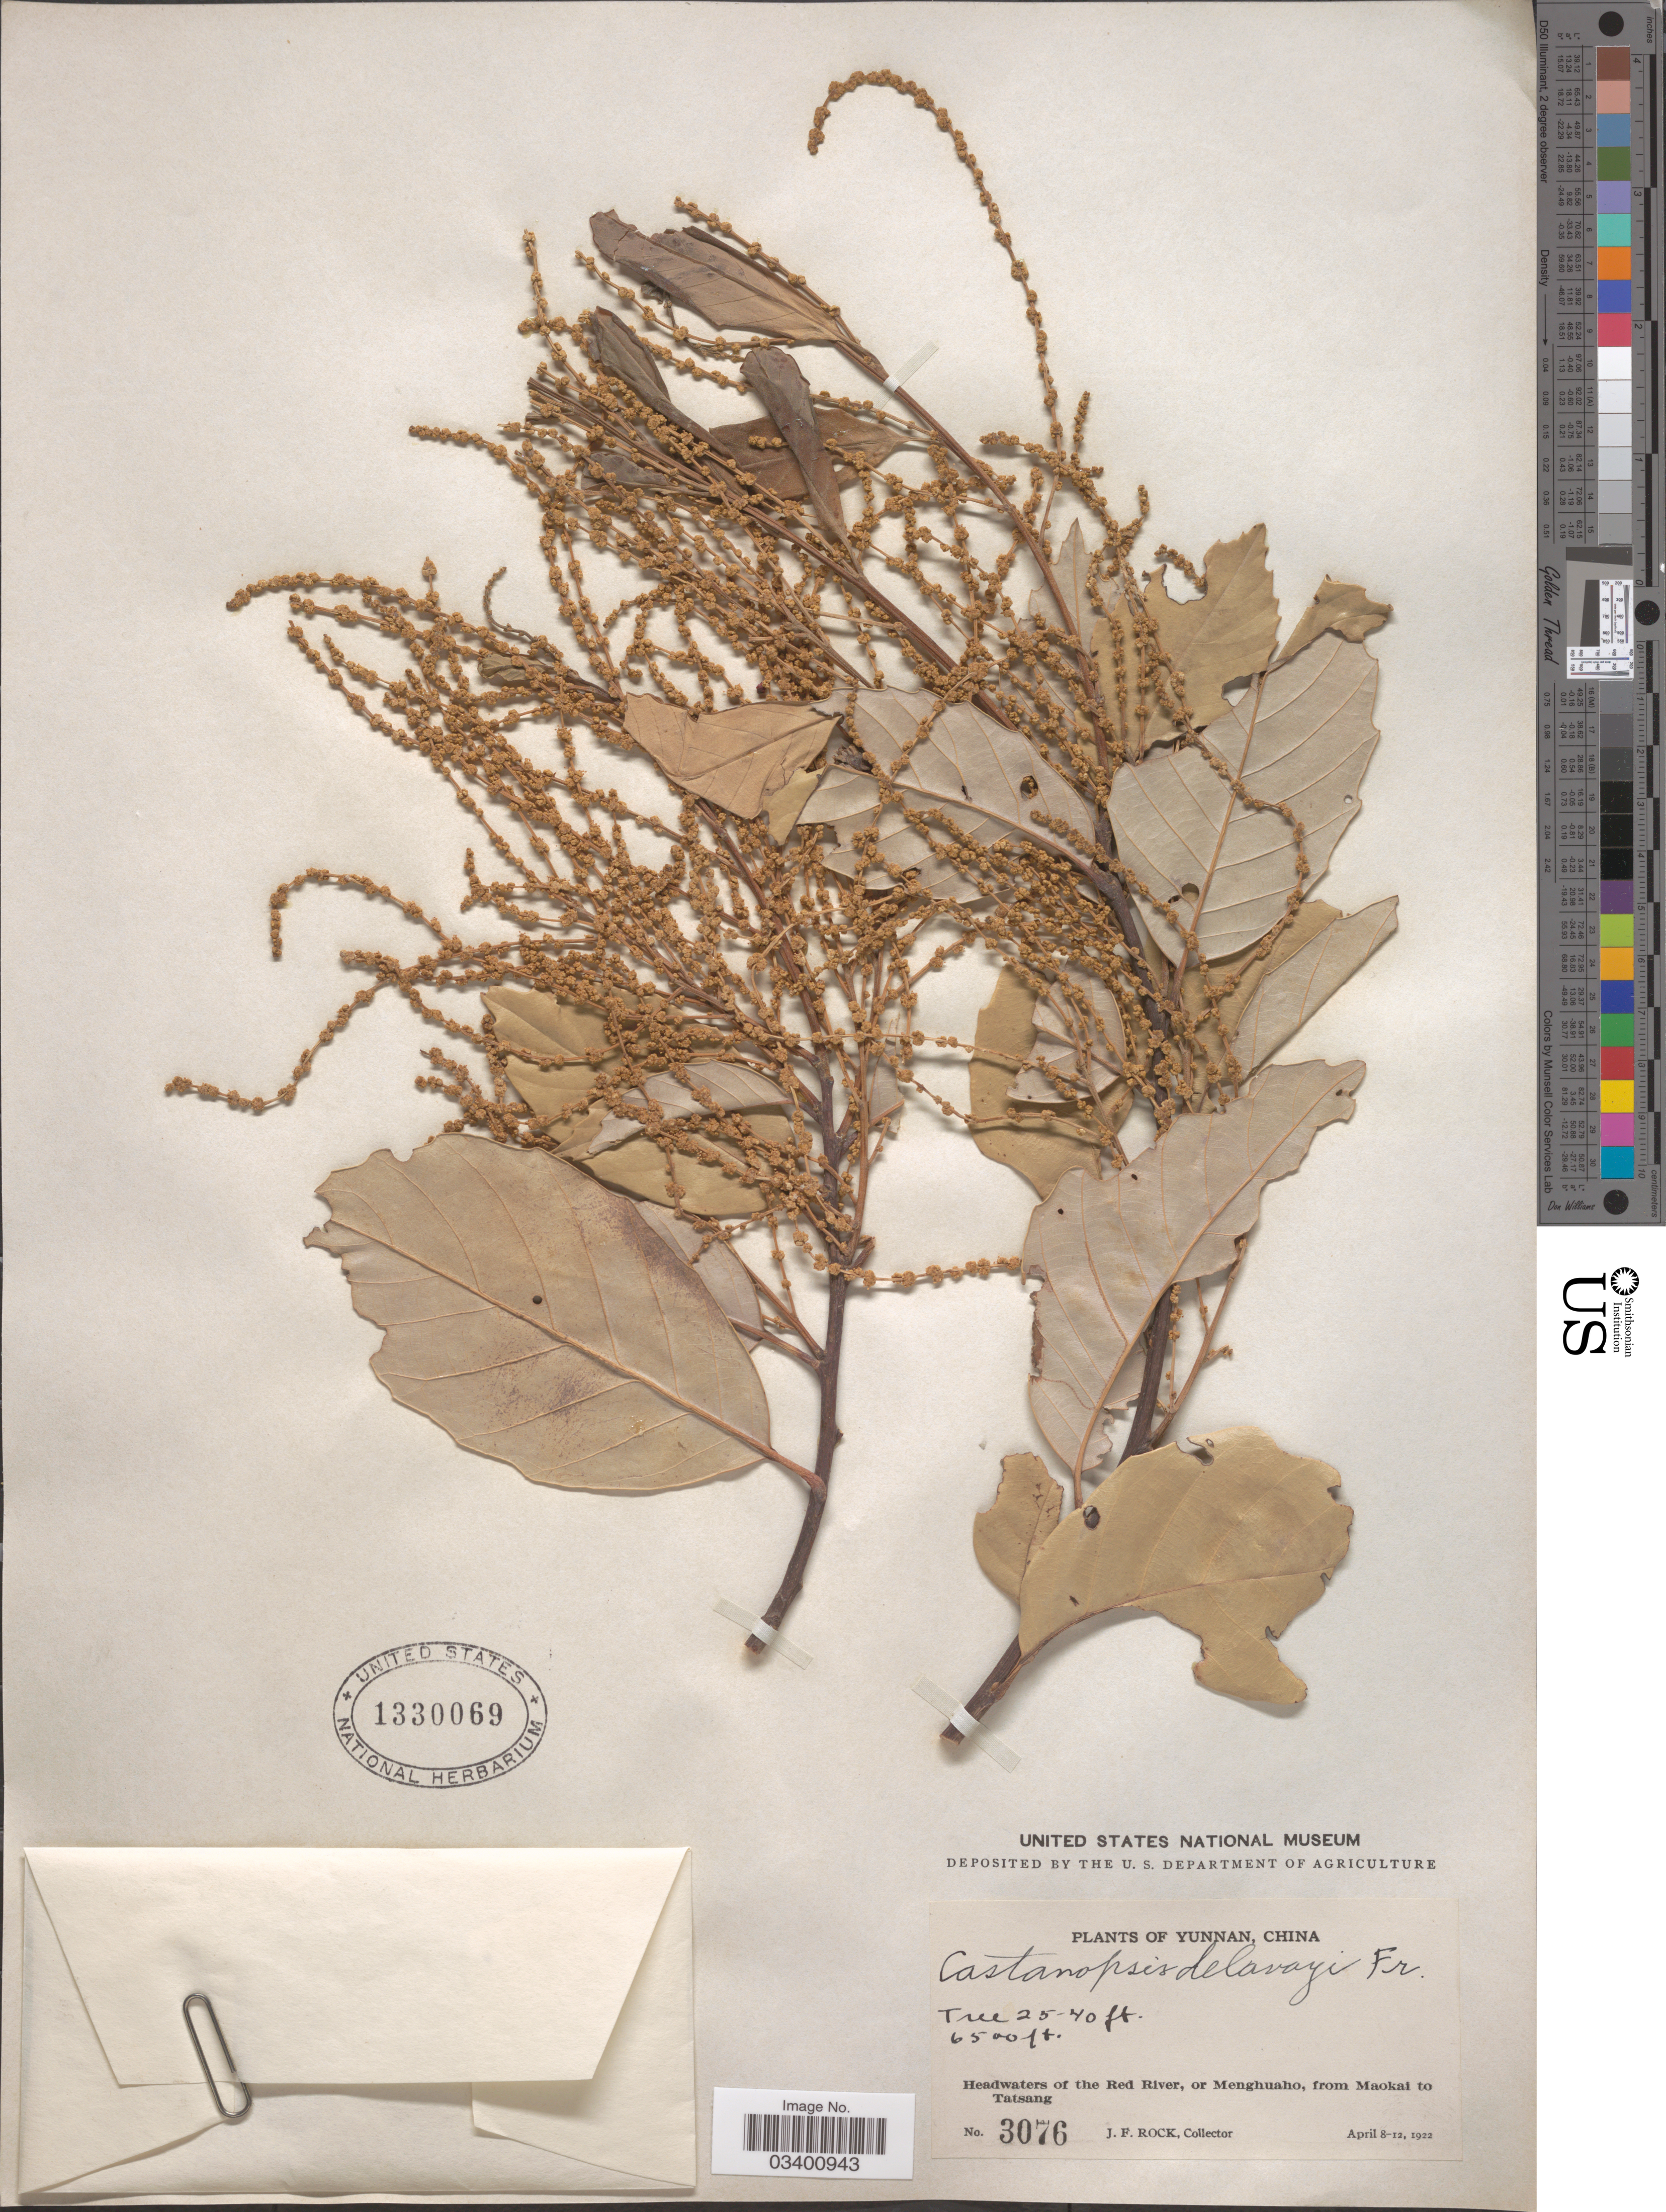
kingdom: Plantae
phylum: Tracheophyta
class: Magnoliopsida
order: Fagales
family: Fagaceae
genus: Castanopsis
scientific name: Castanopsis delavayi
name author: Franch.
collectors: J. Rock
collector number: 3076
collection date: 1922-04-08/1922-04-12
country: China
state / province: Yunnan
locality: Headwaters of the Red River, or Menghuaho, from Maokai to Tatsang.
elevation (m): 1981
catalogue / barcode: US 1330069